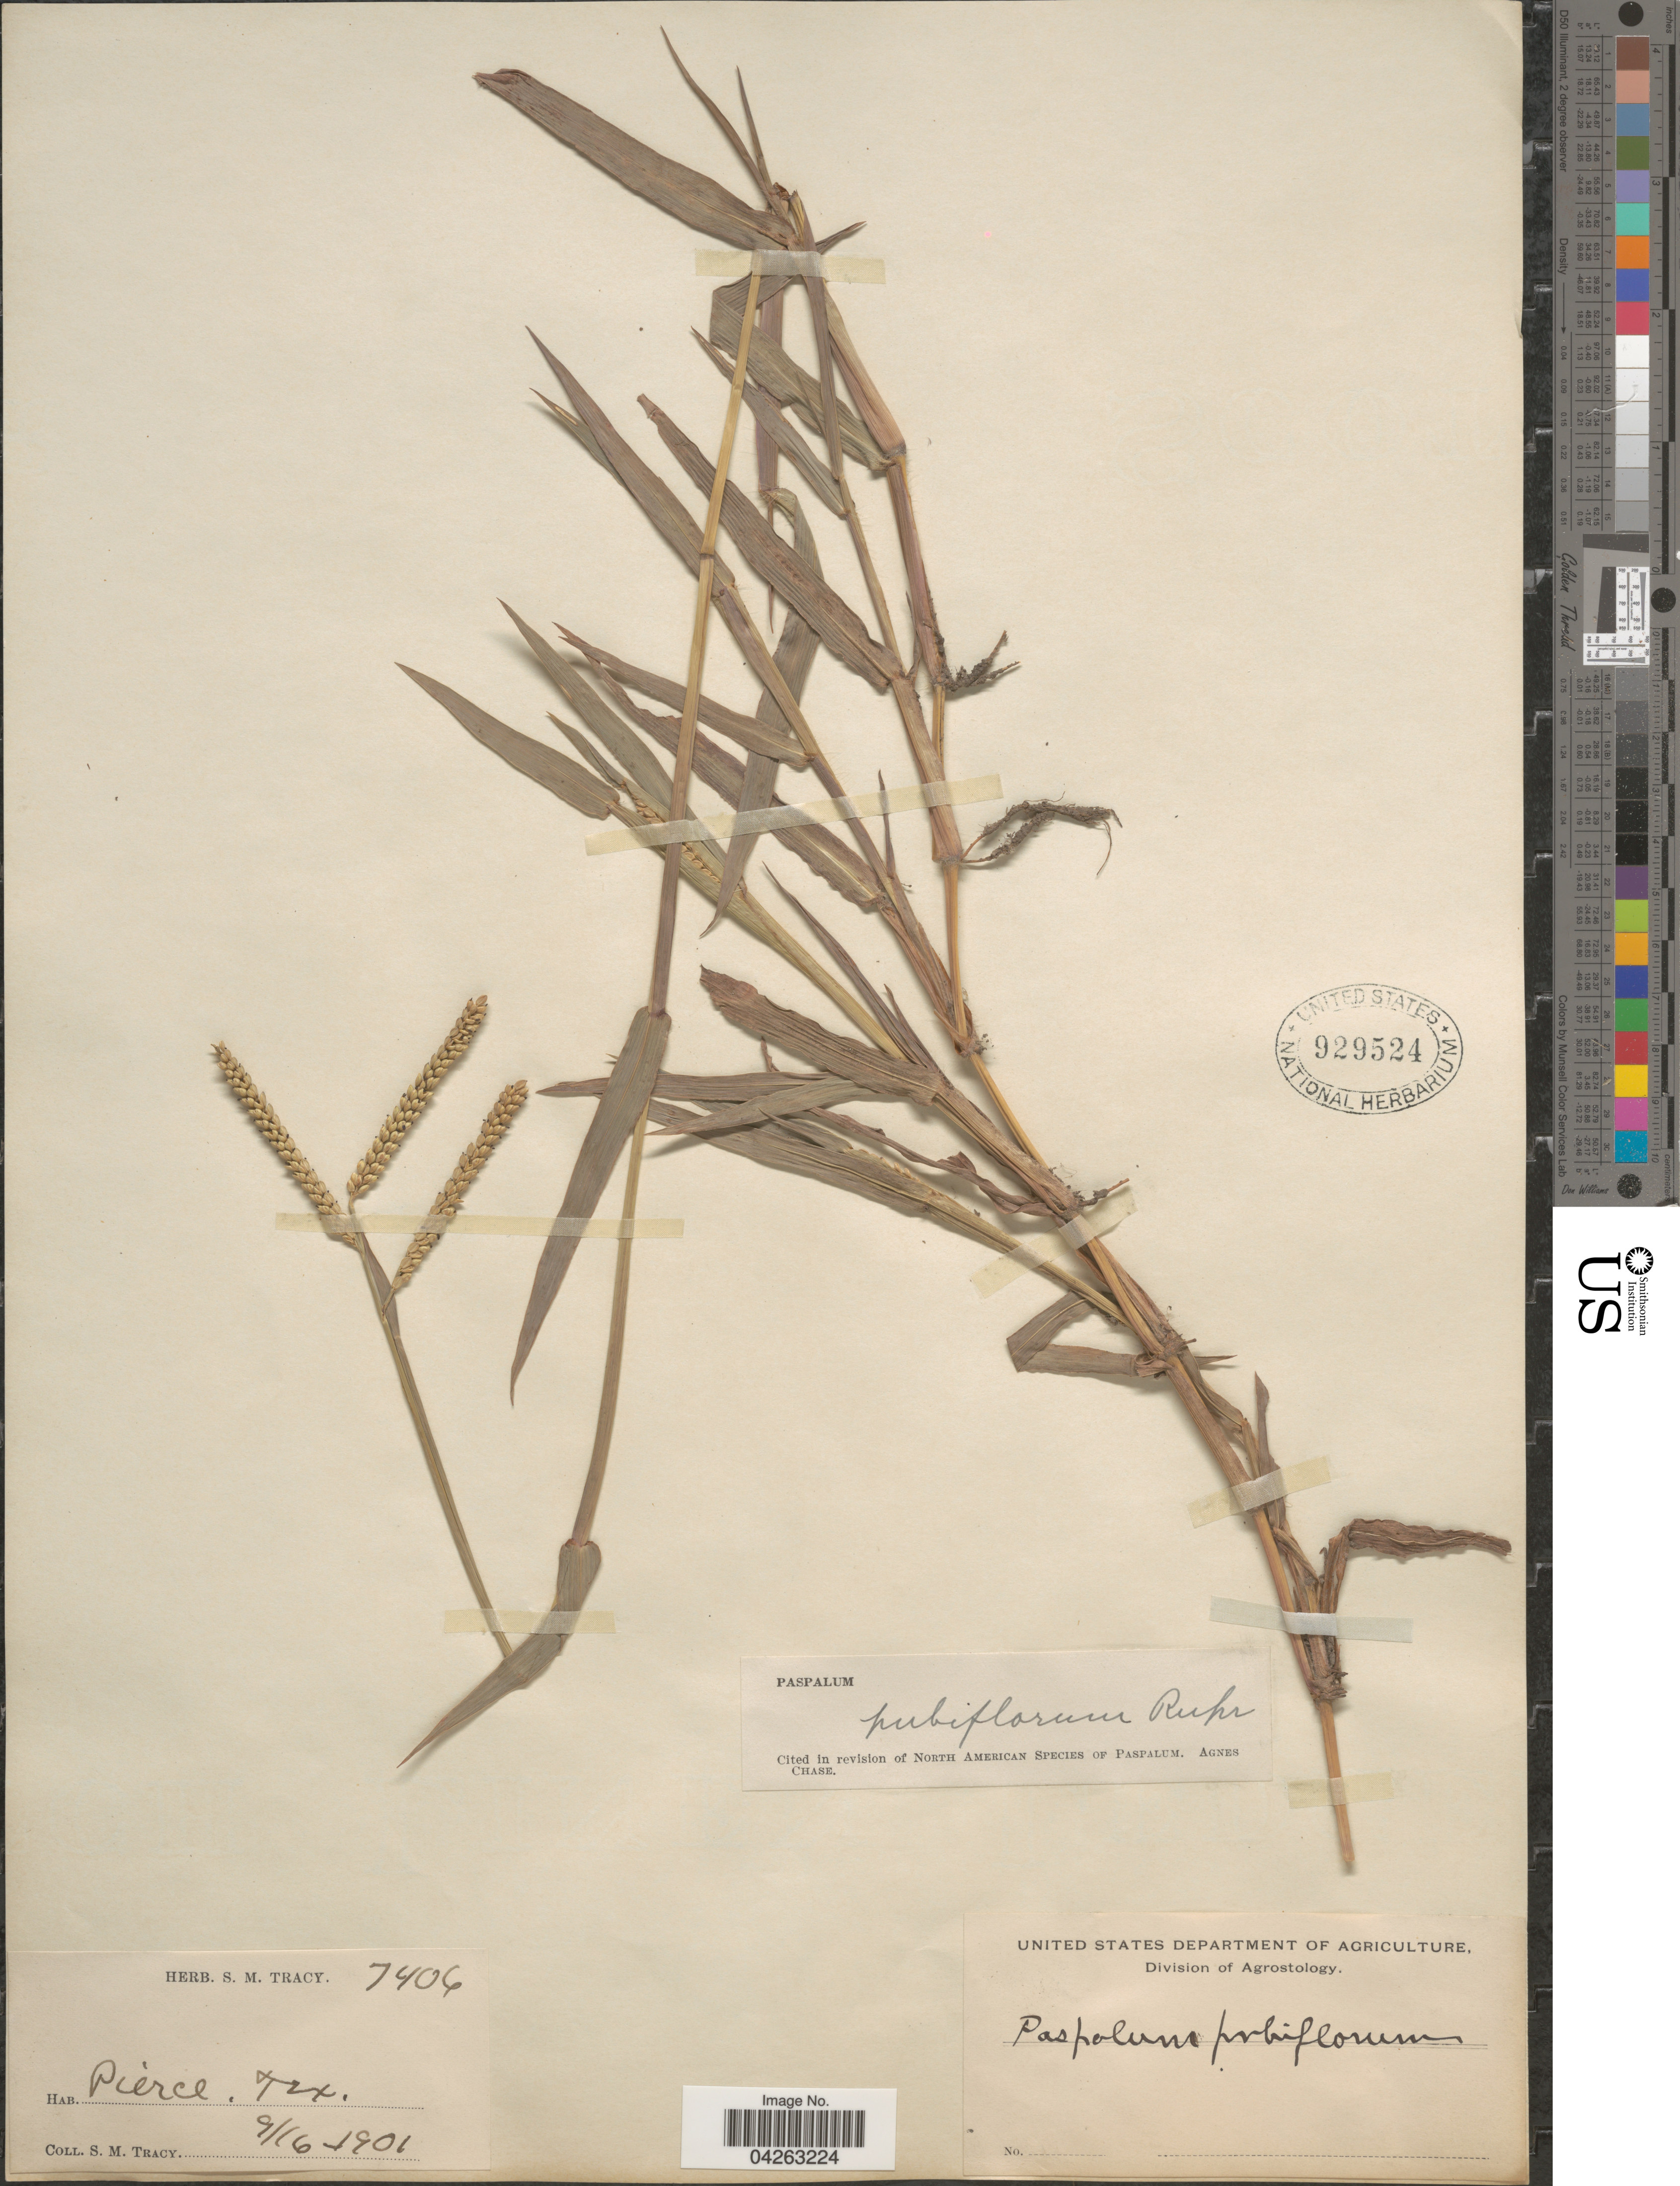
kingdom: Plantae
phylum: Tracheophyta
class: Liliopsida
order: Poales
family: Poaceae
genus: Paspalum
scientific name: Paspalum pubiflorum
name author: Rupr. ex E. Fourn.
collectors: S. M. Tracy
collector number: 7406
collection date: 1901-09-16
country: United States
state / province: Texas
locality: Pierce.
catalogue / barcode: US 929524